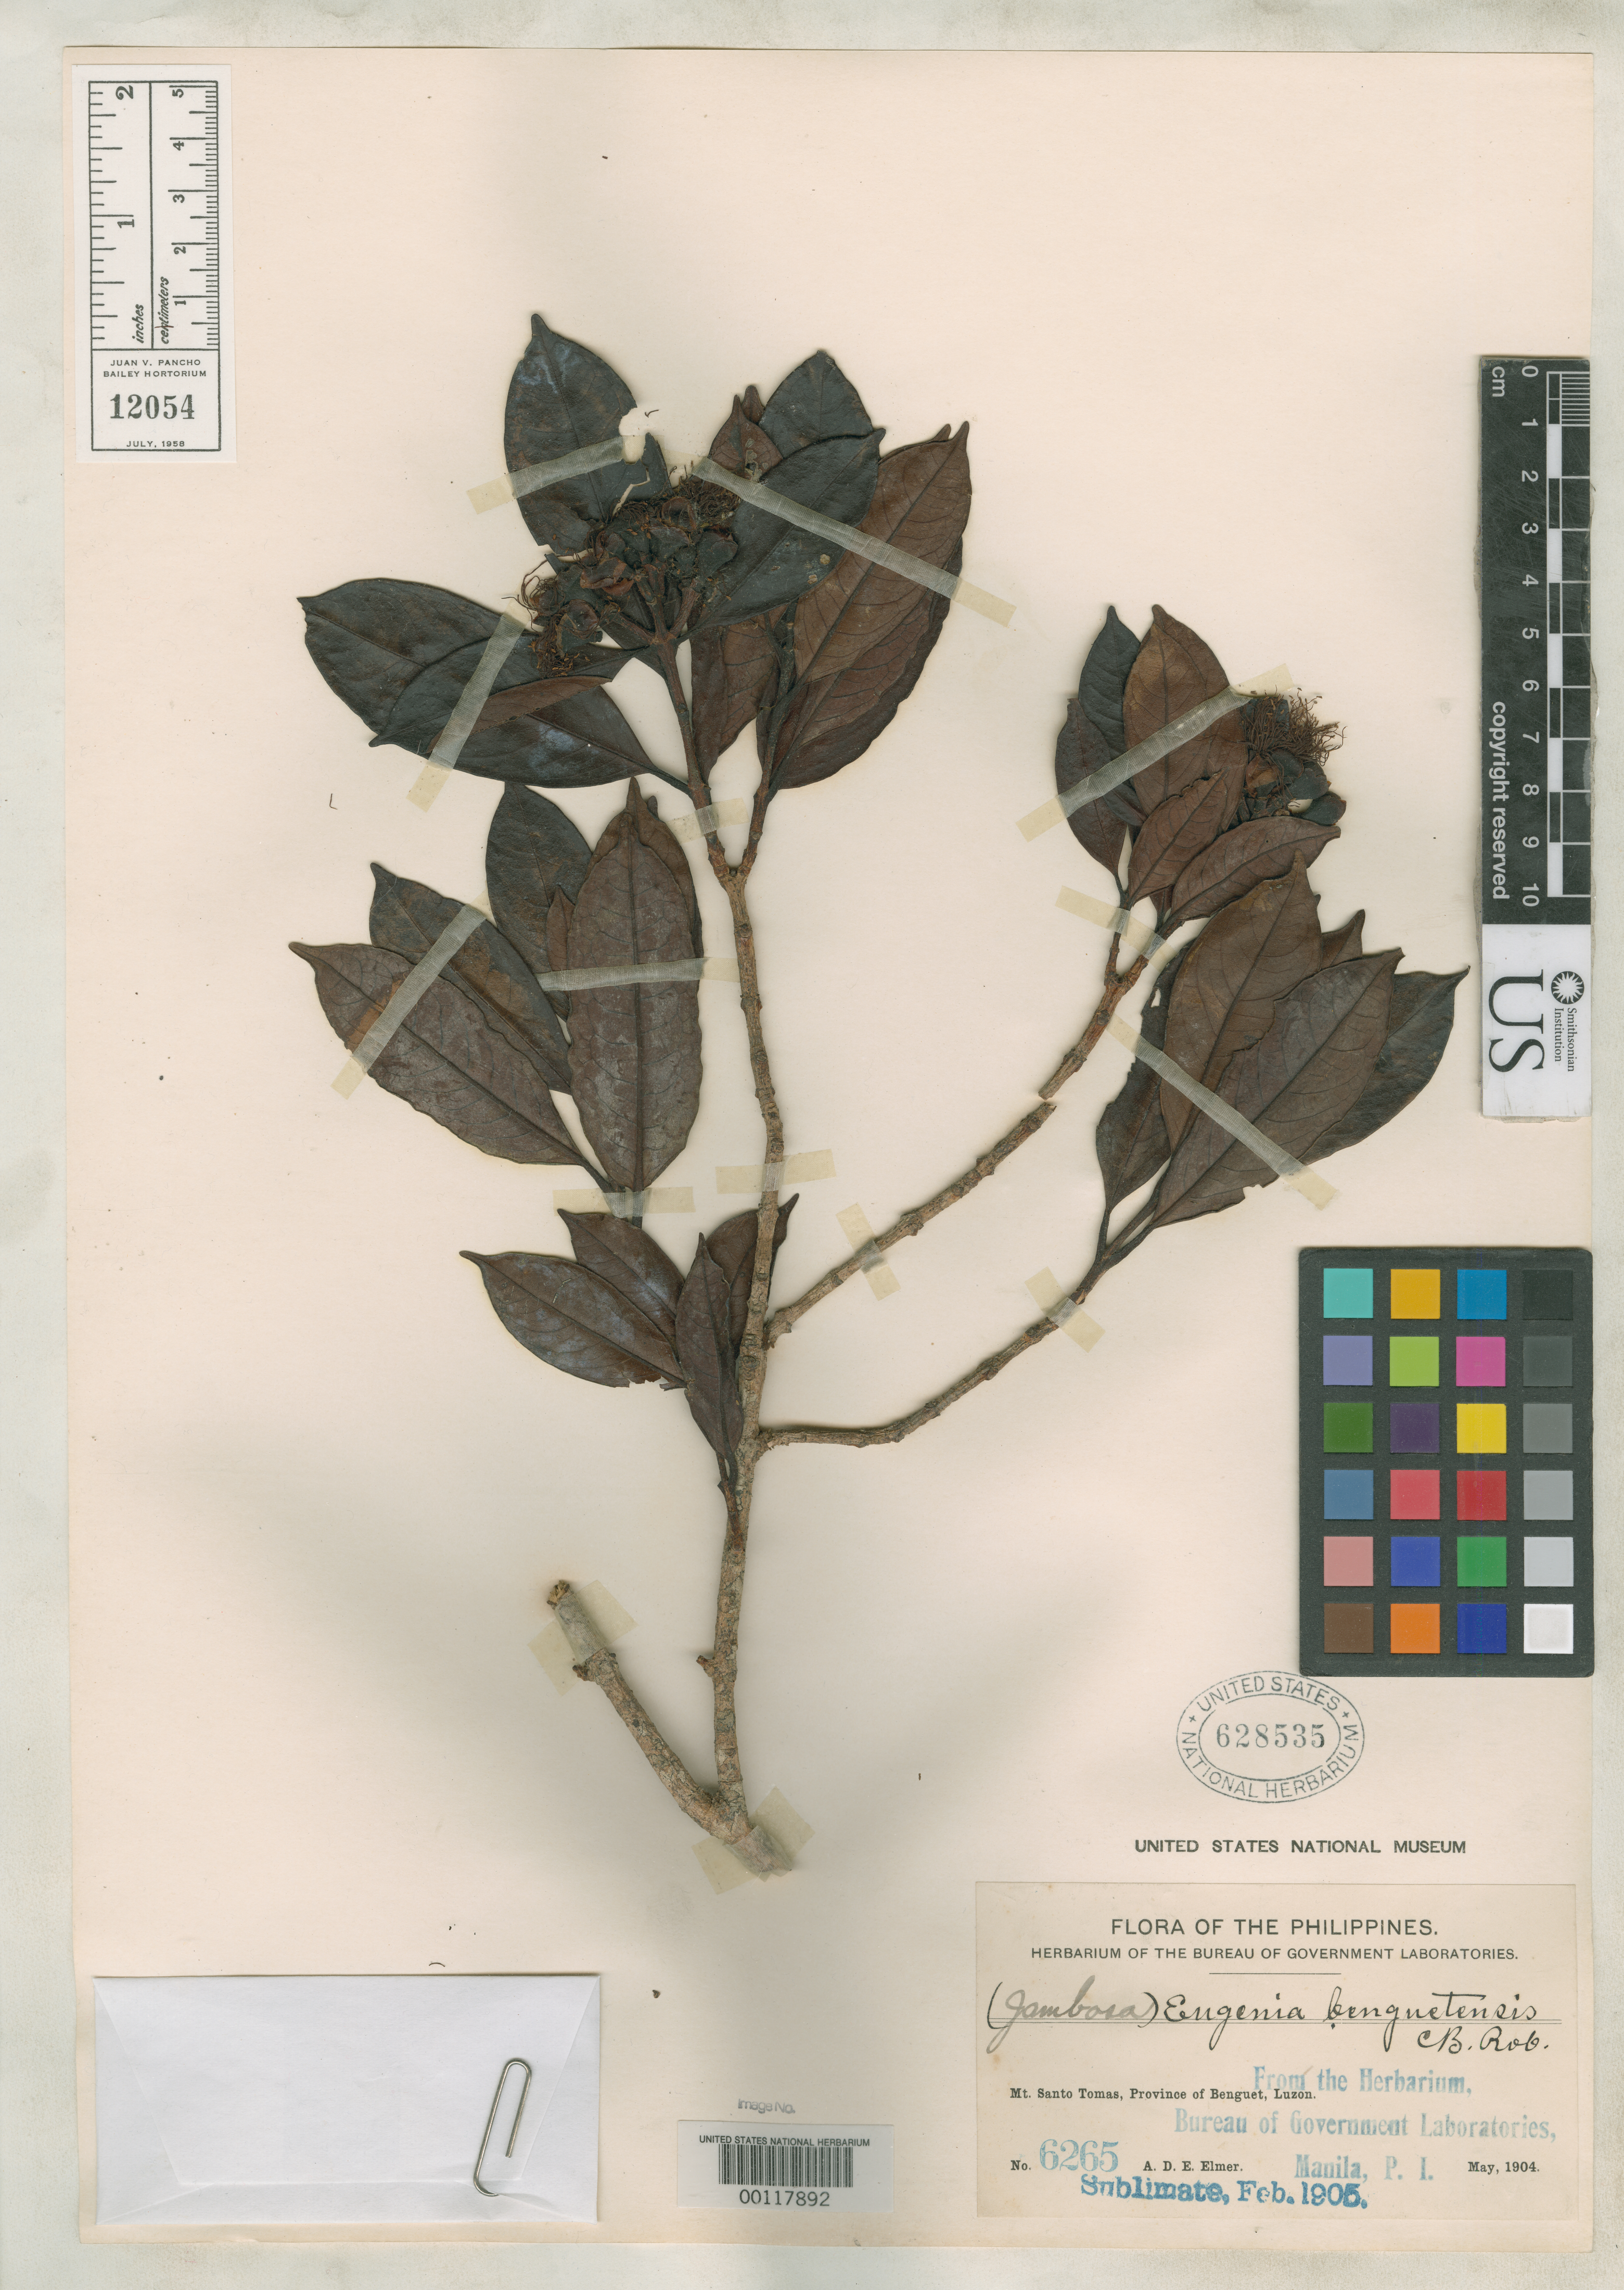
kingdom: Plantae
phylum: Tracheophyta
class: Magnoliopsida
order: Myrtales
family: Myrtaceae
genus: Eugenia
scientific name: Eugenia benguetensis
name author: C.B. Rob.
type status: Isotype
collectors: A. D. E. Elmer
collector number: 6265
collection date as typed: May 1904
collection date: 1904-05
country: Philippines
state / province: Cordillera (Administrative Region)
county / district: Benguet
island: Luzon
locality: Mt. Santo Tomas.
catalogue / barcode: US 628535